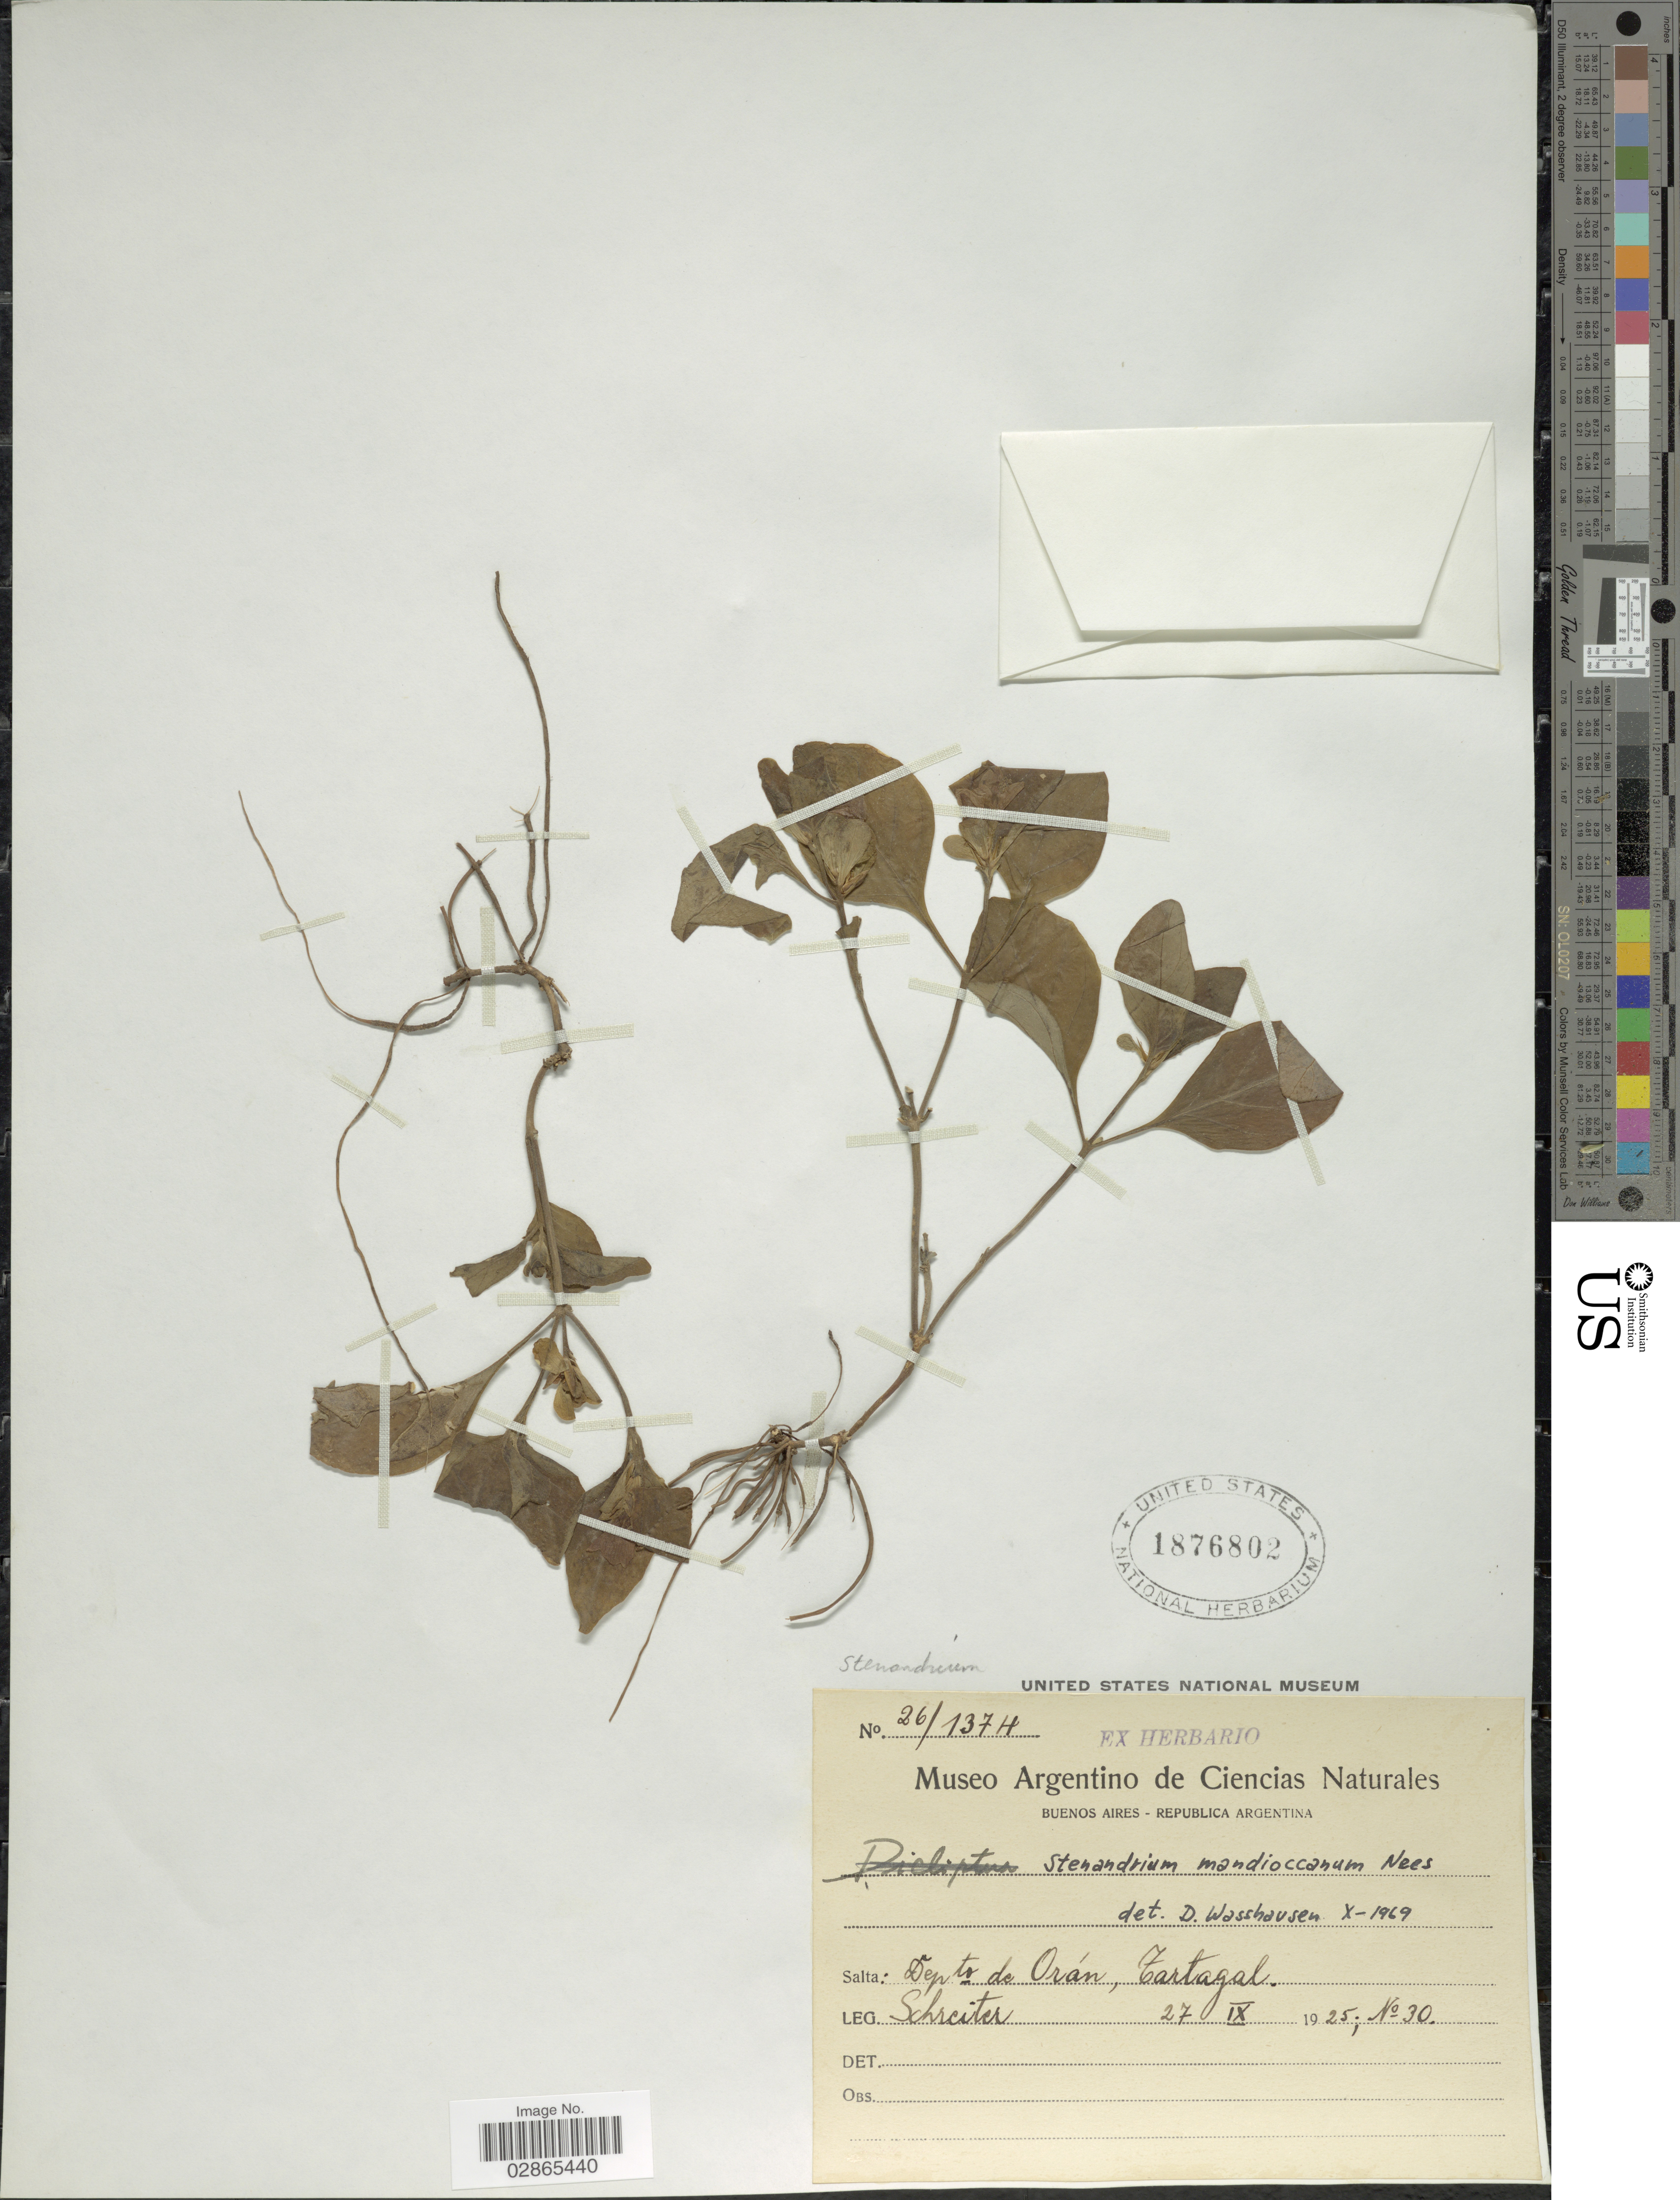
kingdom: Plantae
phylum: Tracheophyta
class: Magnoliopsida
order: Lamiales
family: Acanthaceae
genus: Stenandrium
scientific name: Stenandrium mandioccanum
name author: Nees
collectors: -. Schreiter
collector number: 30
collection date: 1925-09-27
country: Argentina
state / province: Salta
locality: Depto de Orán, Tartagal.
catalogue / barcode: US 1876802